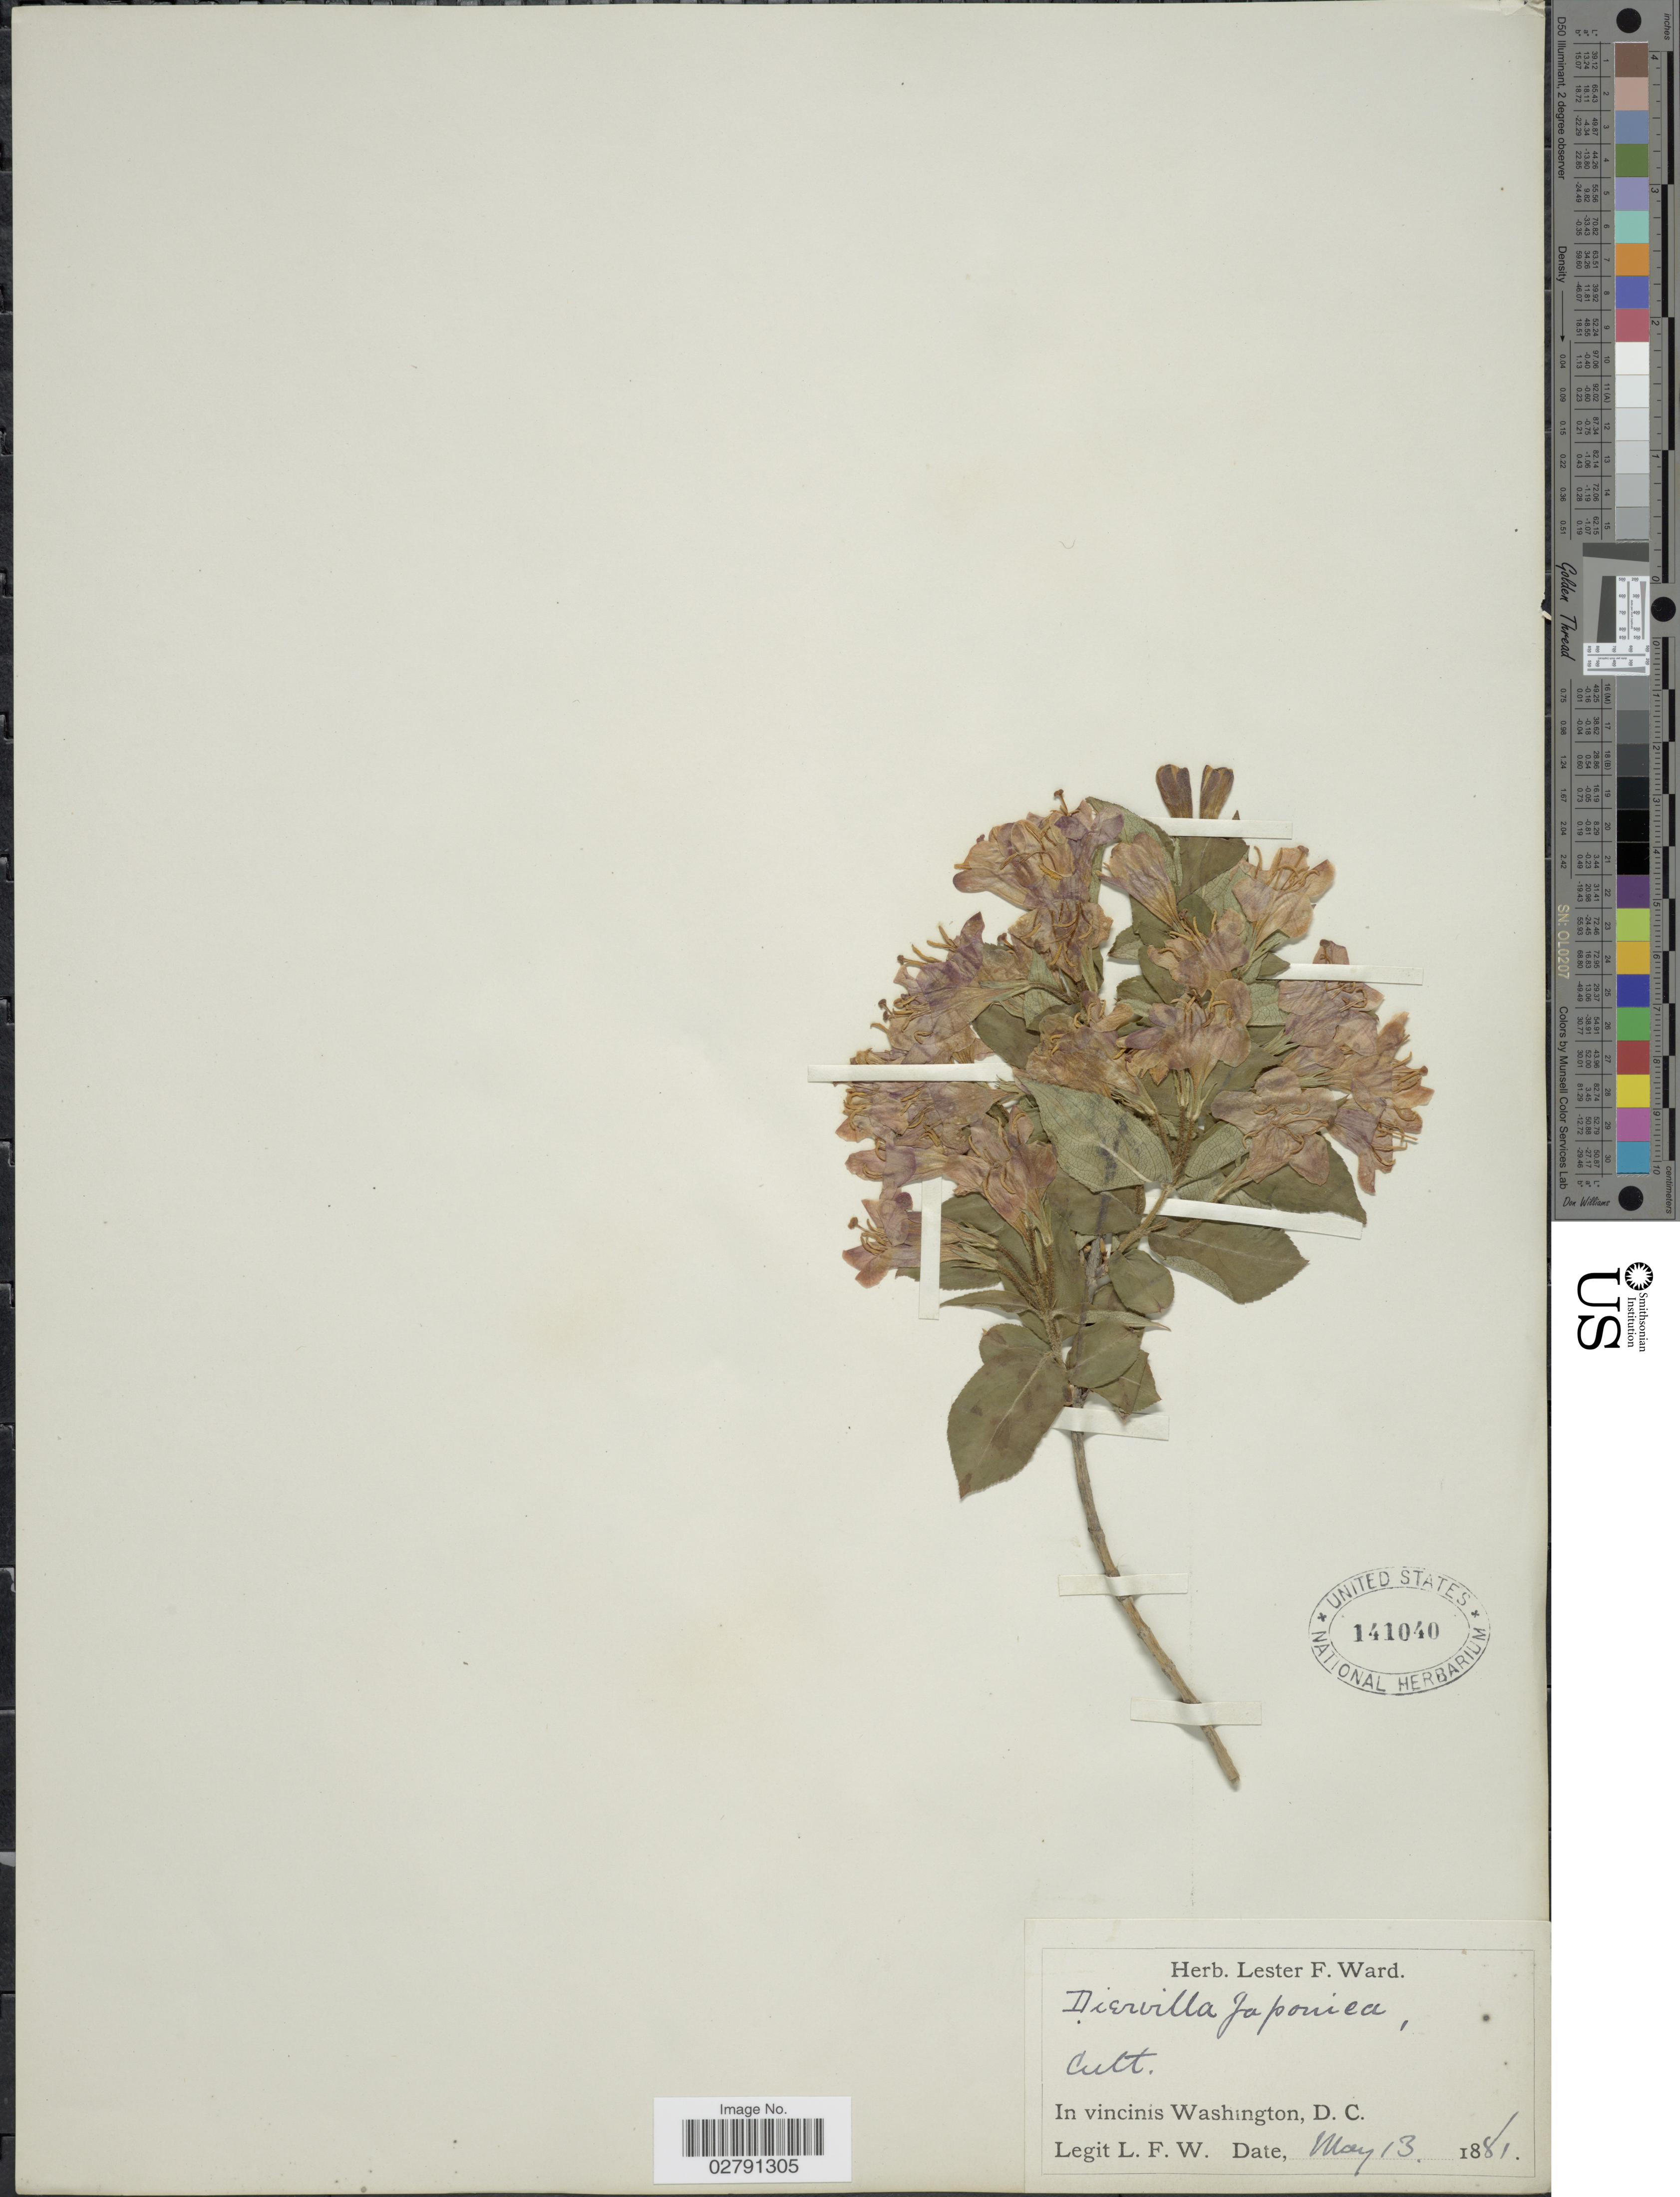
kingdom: Plantae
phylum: Tracheophyta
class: Magnoliopsida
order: Dipsacales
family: Caprifoliaceae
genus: Diervilla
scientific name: Diervilla japonica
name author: (Thunb.) DC.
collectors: L. F. Ward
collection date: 1881-05-13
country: United States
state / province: District of Columbia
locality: In vincinis Washington, D.C.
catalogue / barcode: US 141040